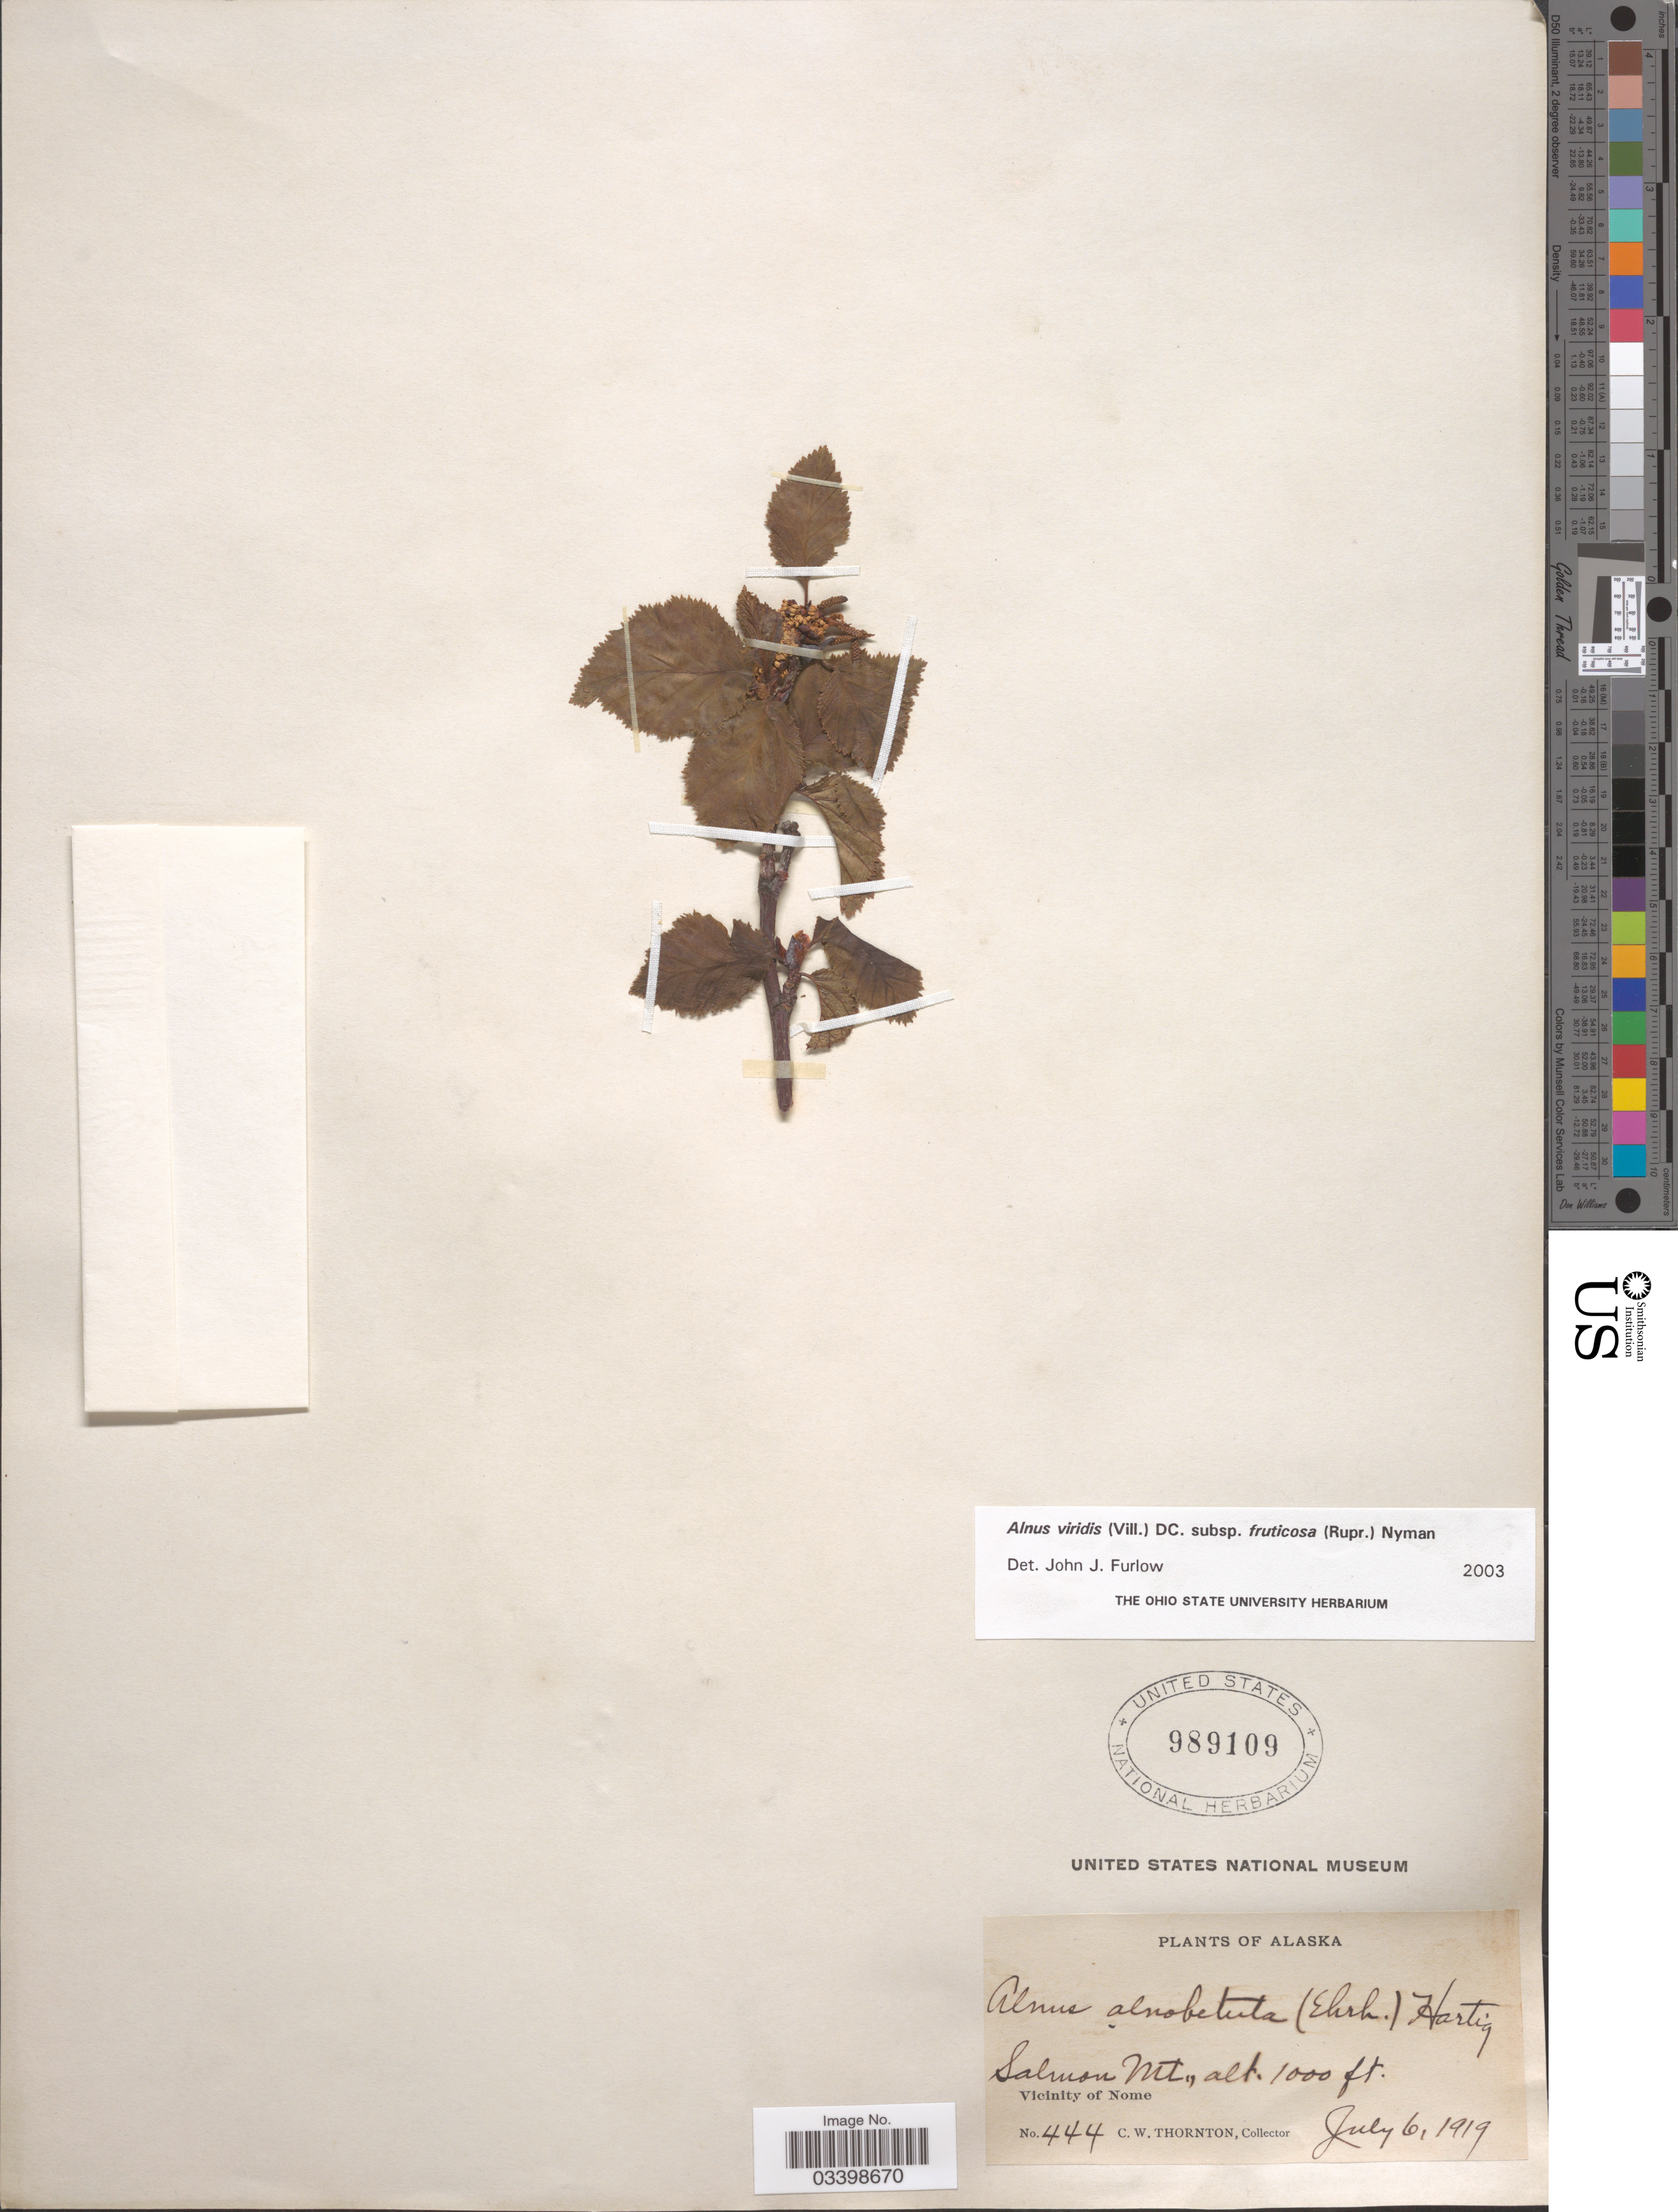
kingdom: Plantae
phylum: Tracheophyta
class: Magnoliopsida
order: Fagales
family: Betulaceae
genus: Alnus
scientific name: Alnus viridis subsp. fruticosa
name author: (Rupr.) Nyman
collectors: C. Thornton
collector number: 444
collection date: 1919-07-06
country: United States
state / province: Alaska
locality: Salmon Mt., Vicinity of Nome.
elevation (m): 305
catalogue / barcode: US 989109